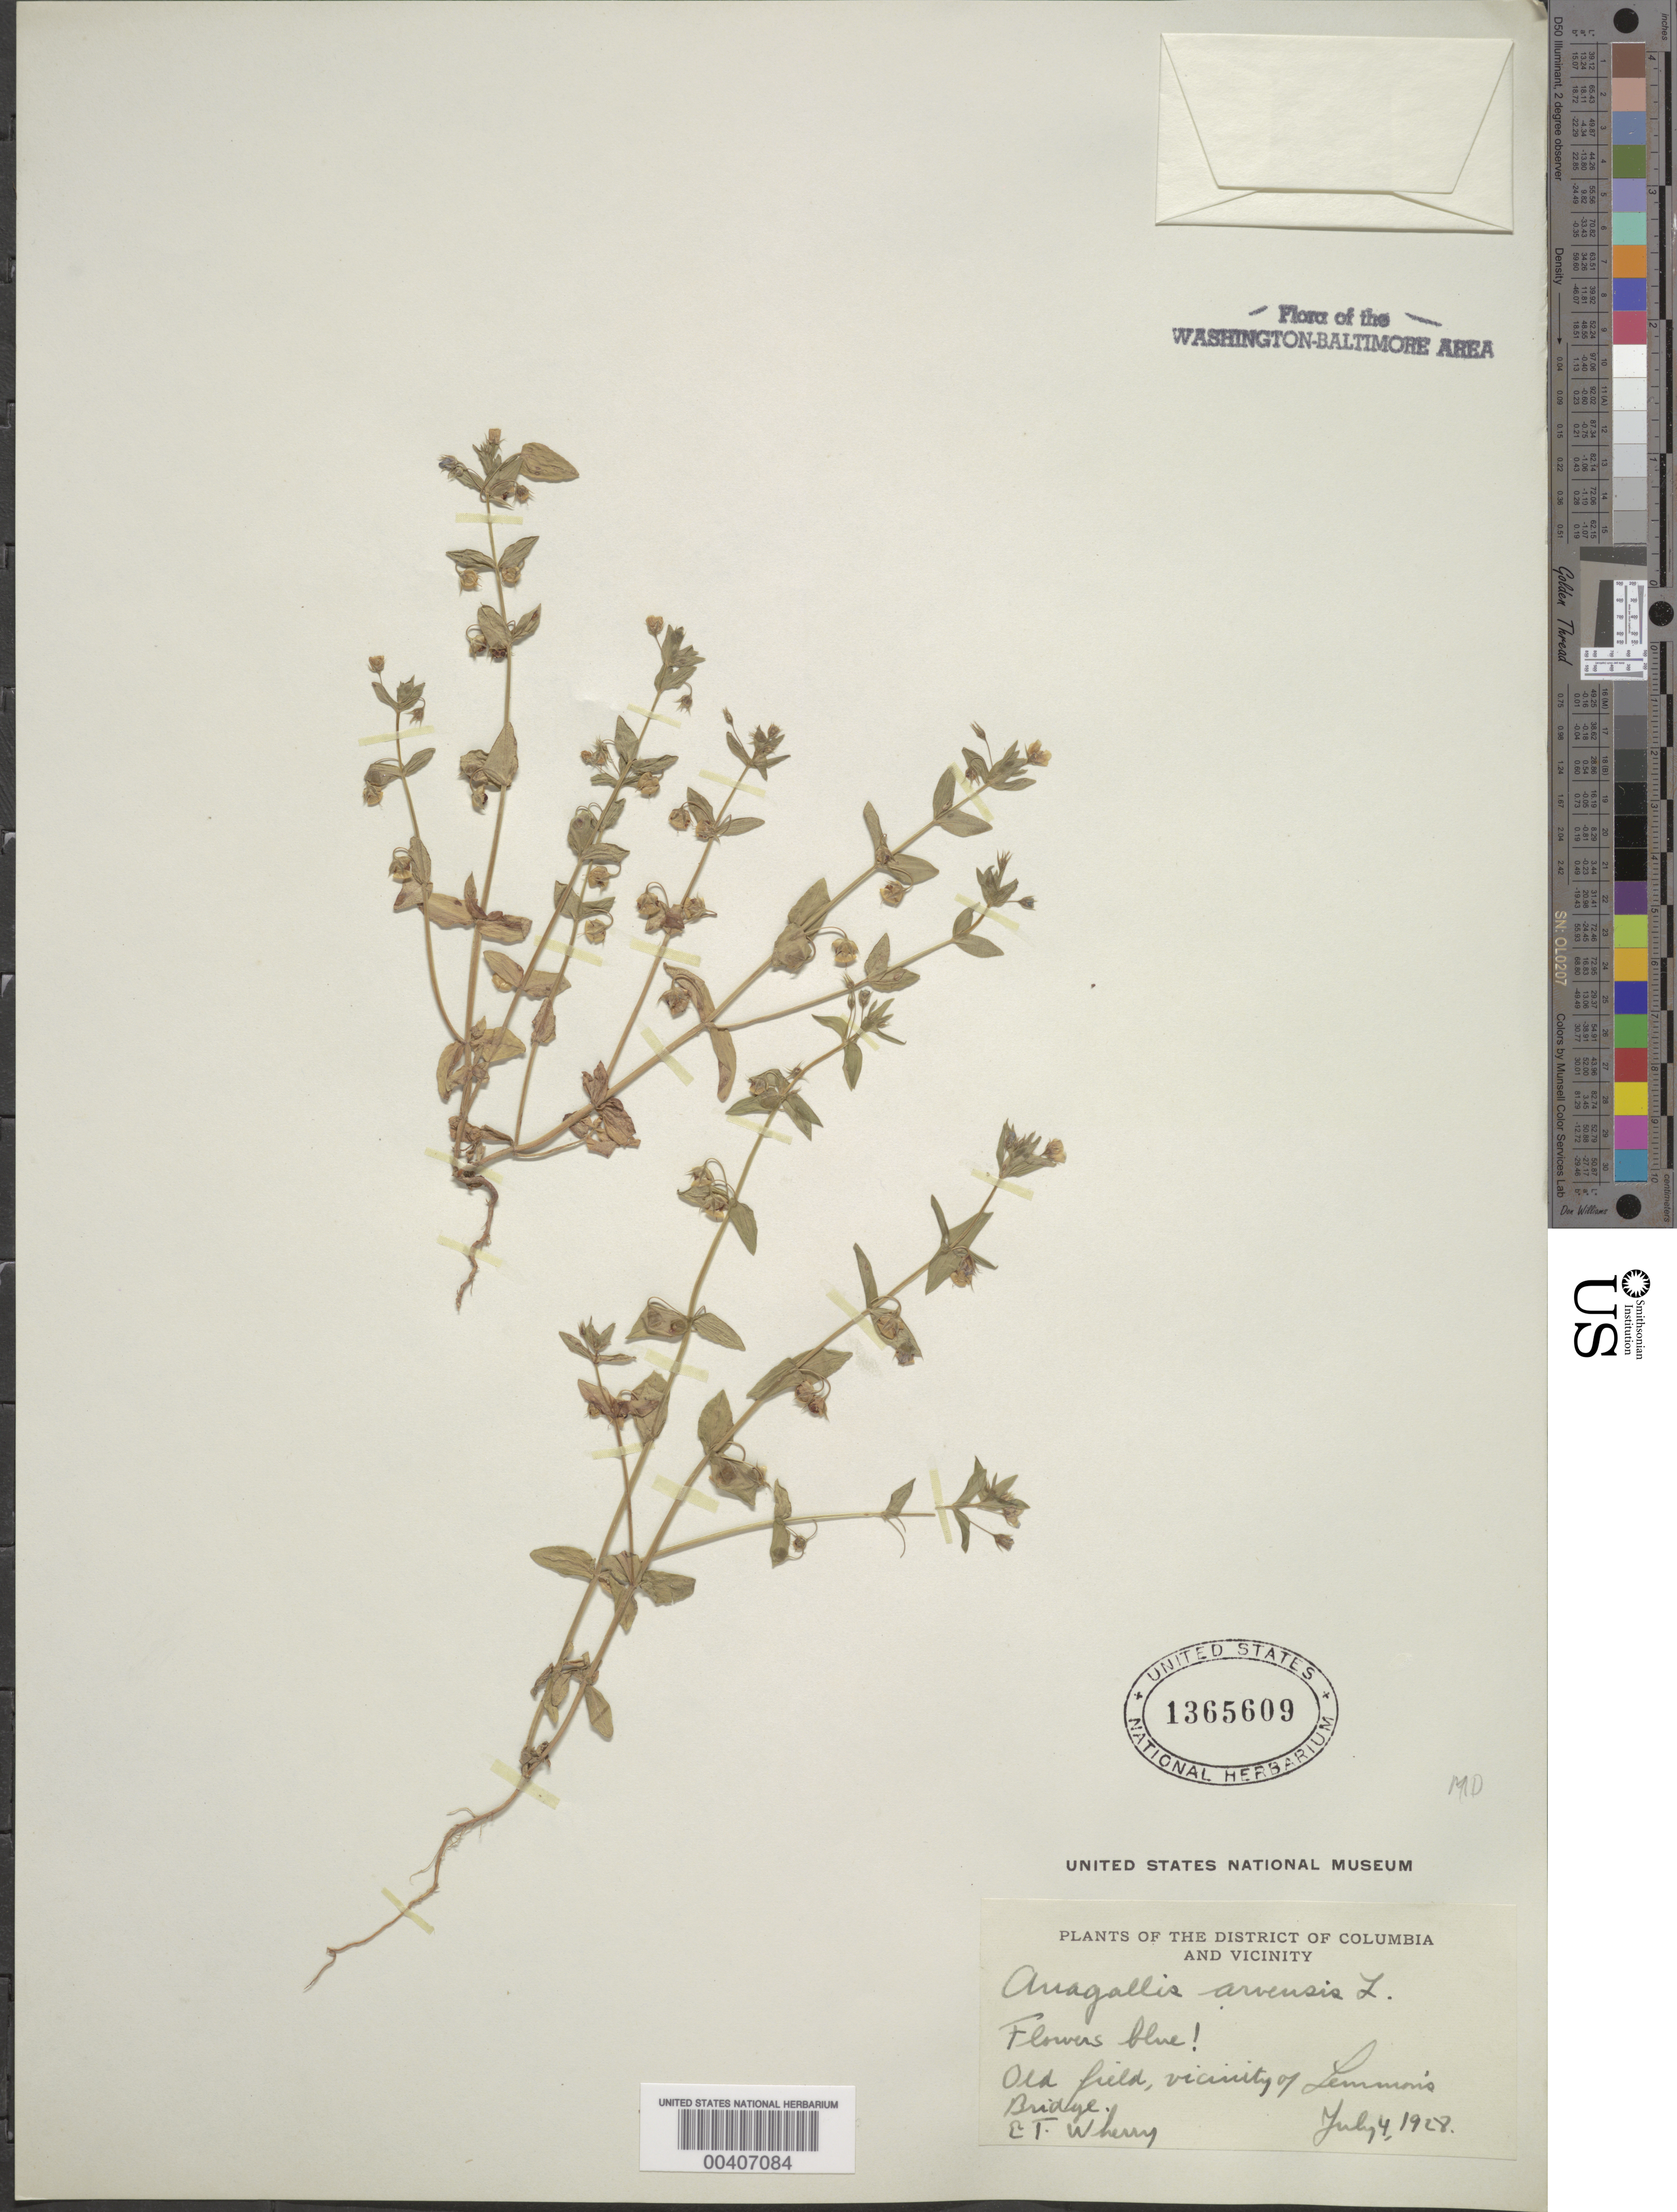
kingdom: Plantae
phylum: Tracheophyta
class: Magnoliopsida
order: Ericales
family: Primulaceae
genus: Anagallis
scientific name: Anagallis arvensis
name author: L.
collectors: E. T. Wherry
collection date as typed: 04 Jul 1928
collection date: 1928-07-04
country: United States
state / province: Maryland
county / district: Prince George's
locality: Lemmons Bridge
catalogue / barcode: US 1365609